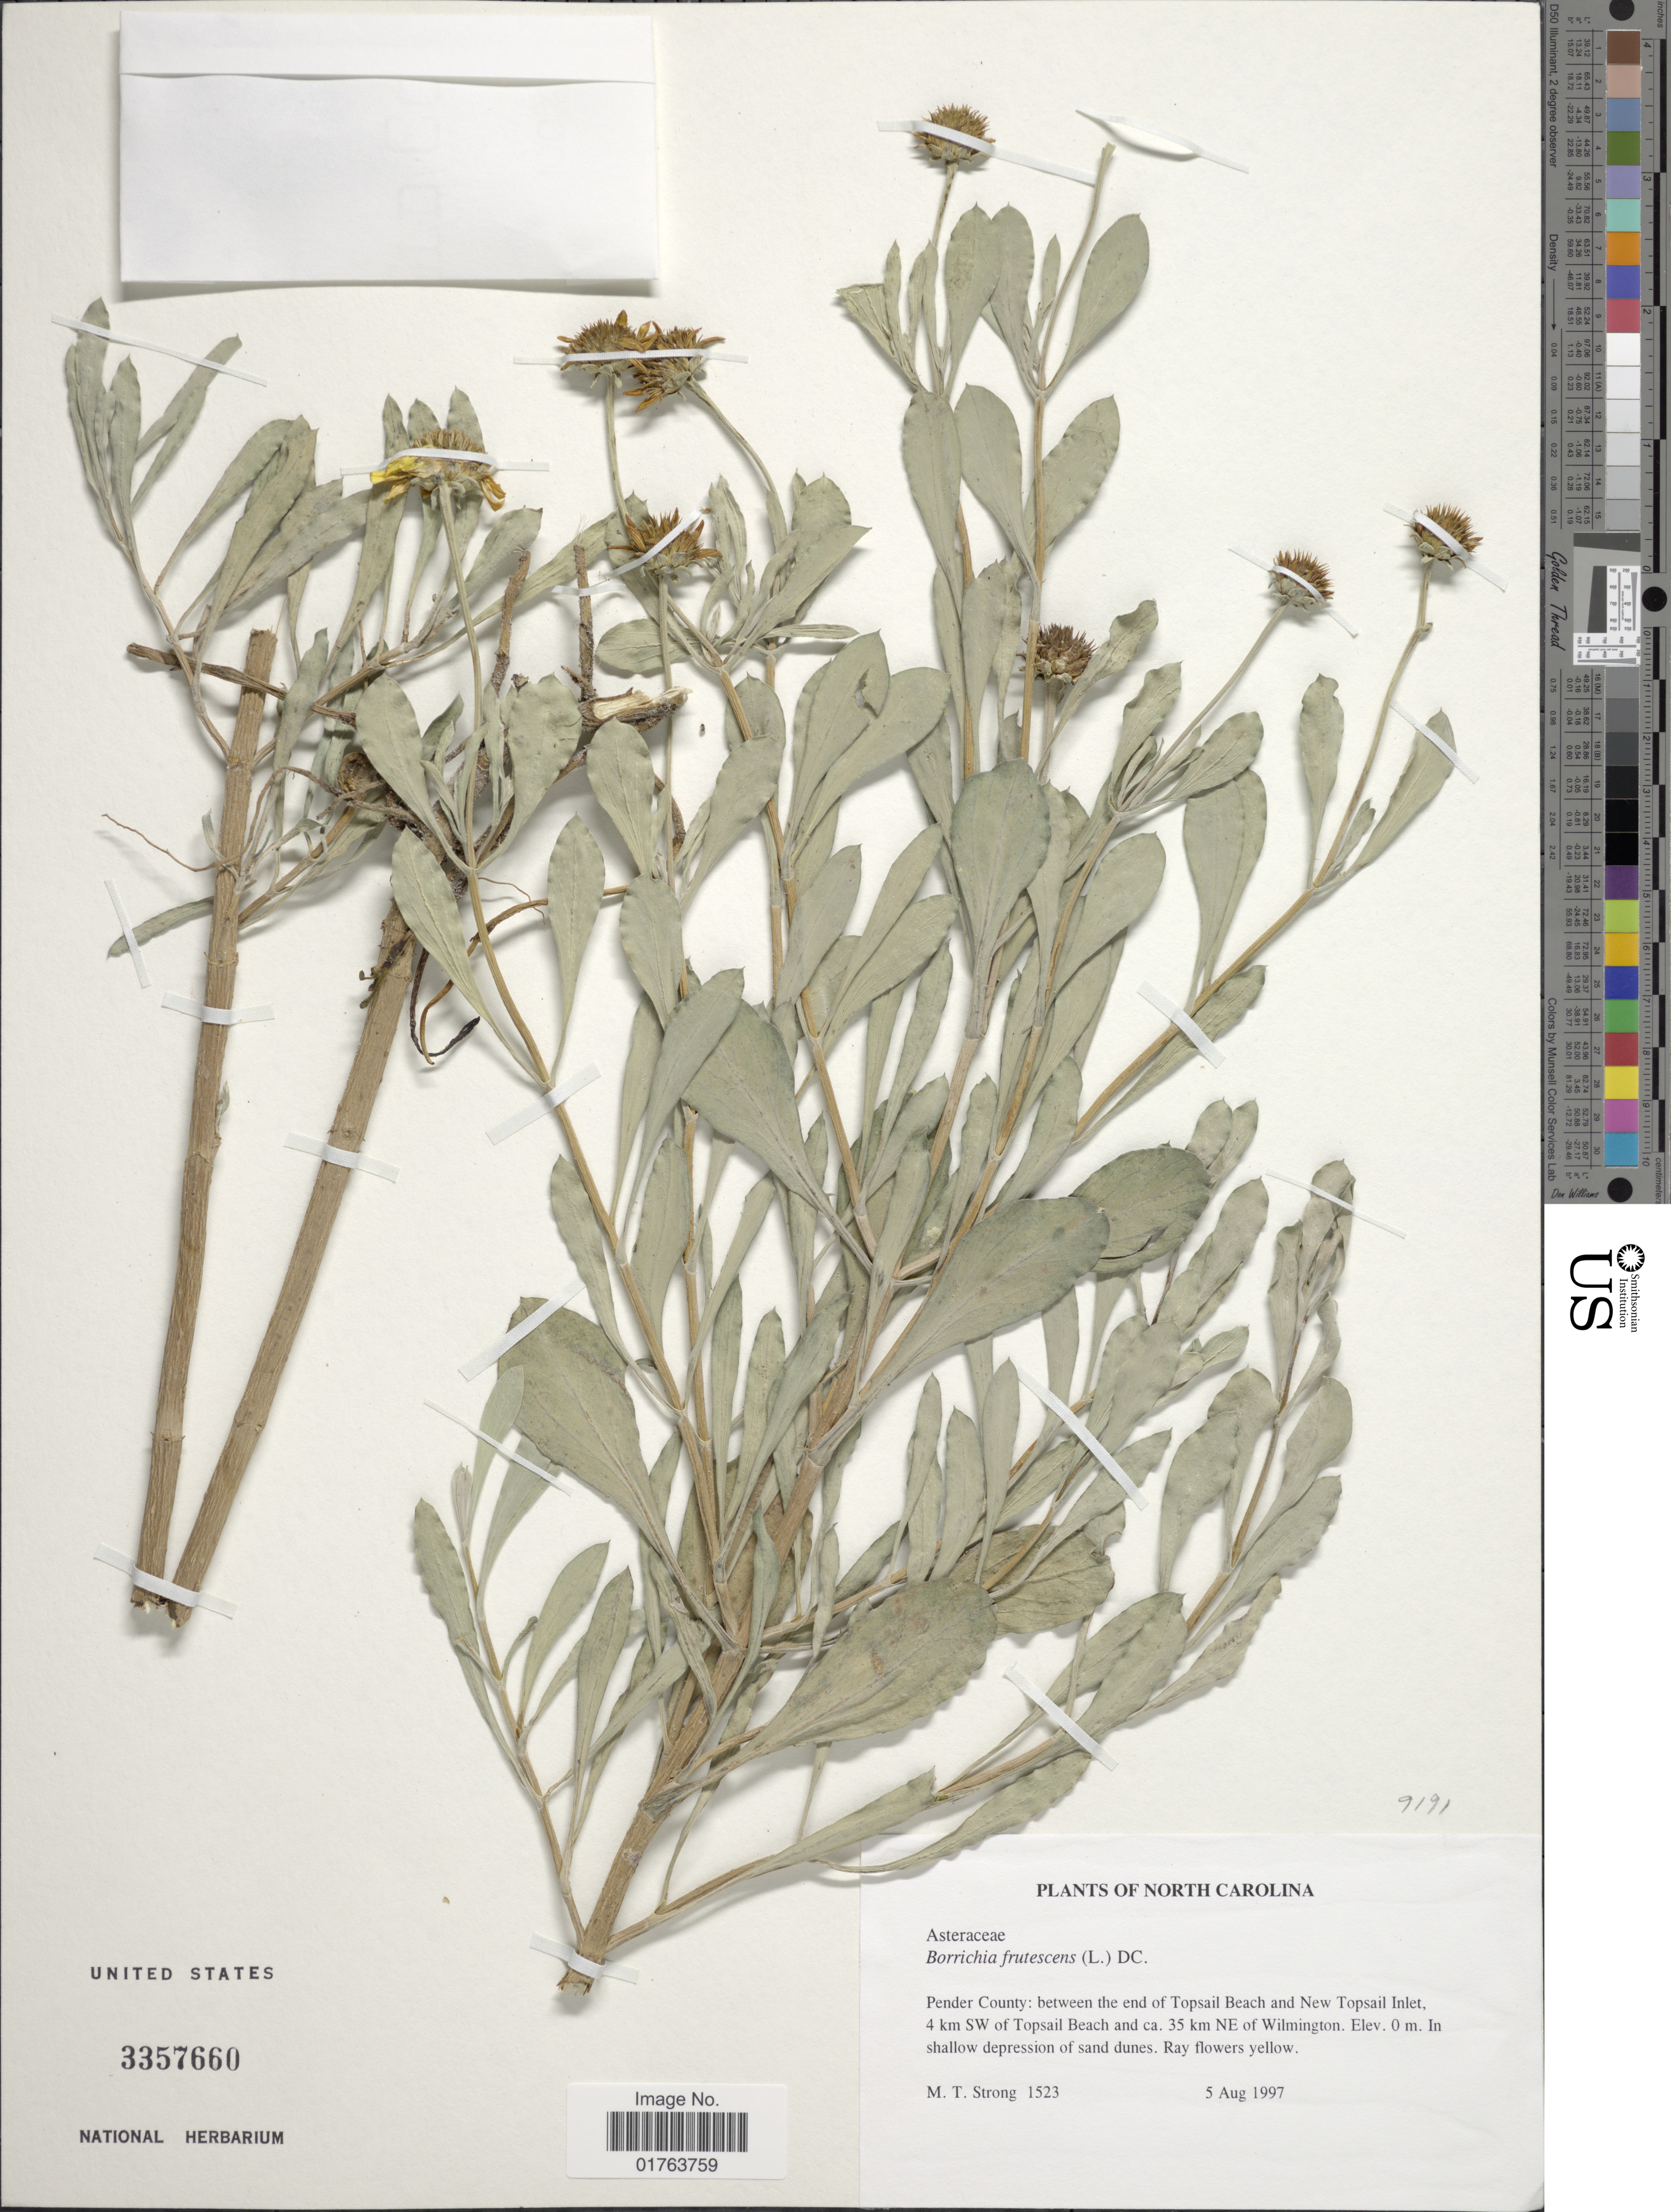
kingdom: Plantae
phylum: Tracheophyta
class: Magnoliopsida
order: Asterales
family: Asteraceae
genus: Borrichia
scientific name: Borrichia frutescens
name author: (L.) DC.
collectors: M. T. Strong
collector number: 1523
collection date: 1997-08-05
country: United States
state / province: North Carolina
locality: Pender County: between the end of Topsail Beach and New Topsail Inlet, 4 km SW of Topsail Beach and 35 km NE of Wilmington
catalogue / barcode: US 3357660